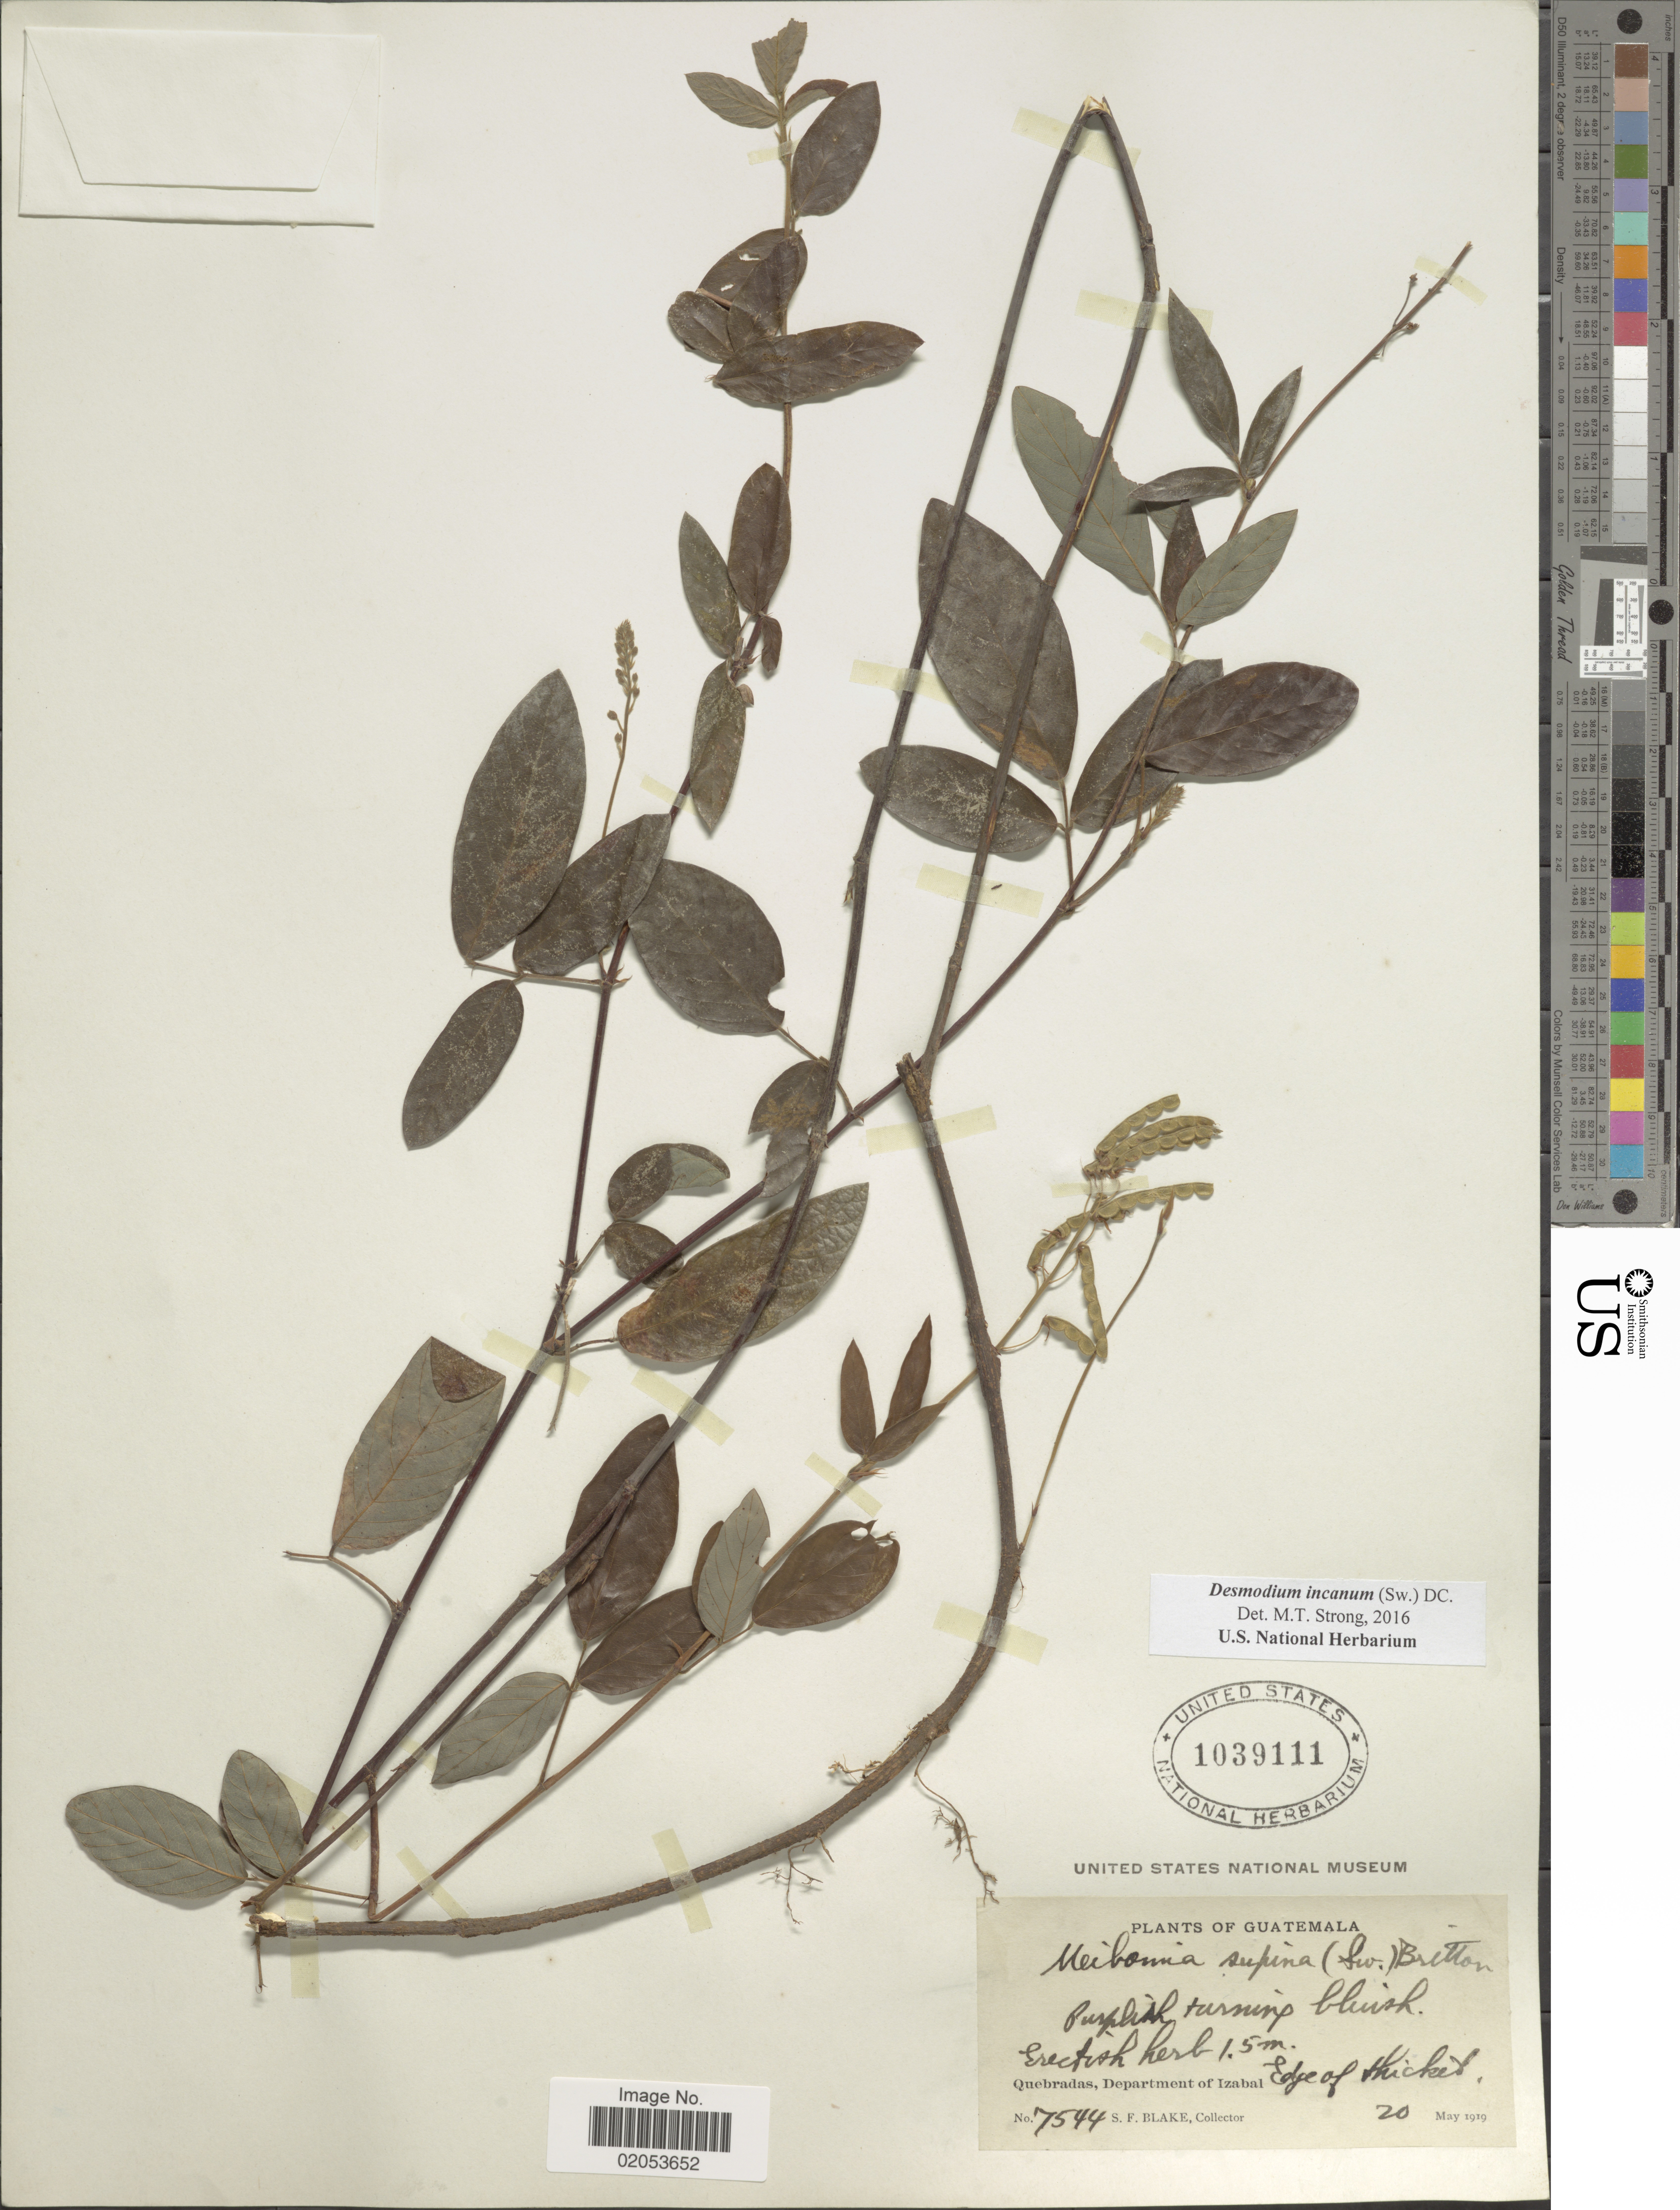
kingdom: Plantae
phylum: Tracheophyta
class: Magnoliopsida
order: Fabales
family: Fabaceae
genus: Desmodium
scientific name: Desmodium incanum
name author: (Sw.) DC.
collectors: S. Blake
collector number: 7544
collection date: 1919-05-20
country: Guatemala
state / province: Izabal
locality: Quebradas, edge of thicket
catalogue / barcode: US 1039111